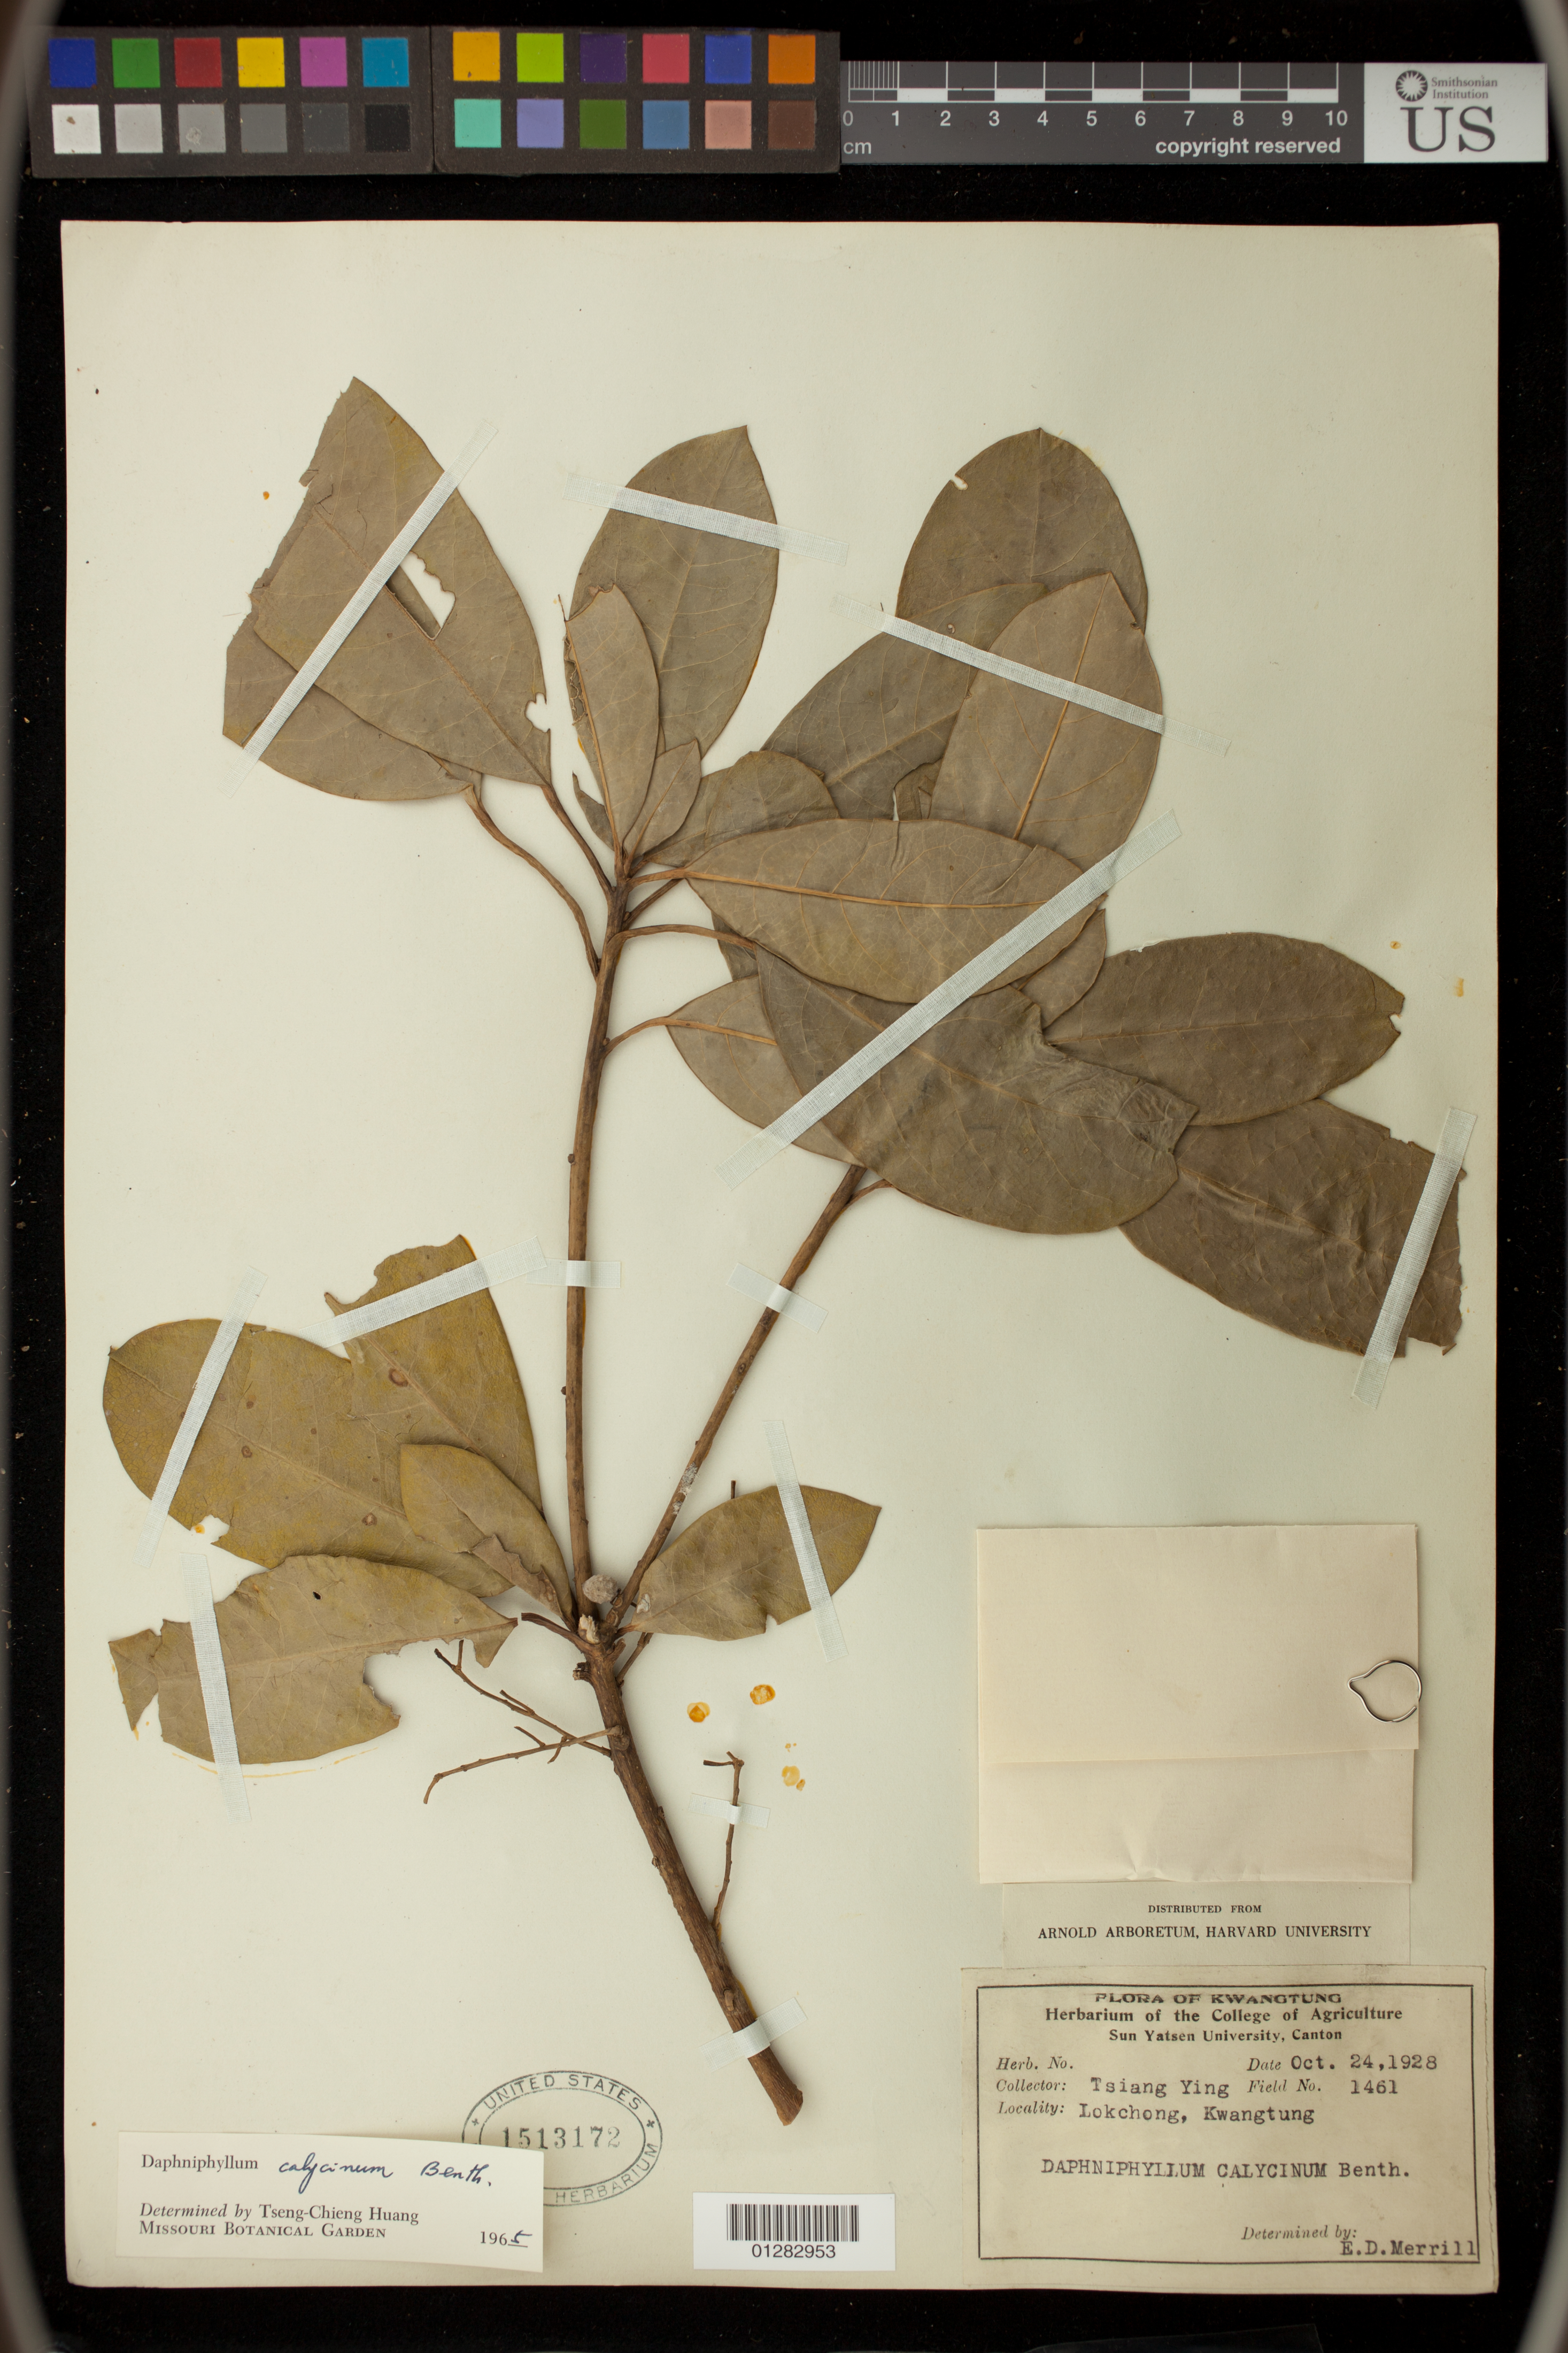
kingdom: Plantae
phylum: Tracheophyta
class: Magnoliopsida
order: Saxifragales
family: Daphniphyllaceae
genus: Daphniphyllum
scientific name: Daphniphyllum calycinum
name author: Benth.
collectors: Y. Tsiang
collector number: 1461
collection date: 1928-10-24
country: China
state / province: Guangdong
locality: Lokchong, Kwangtung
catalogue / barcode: US 1513172